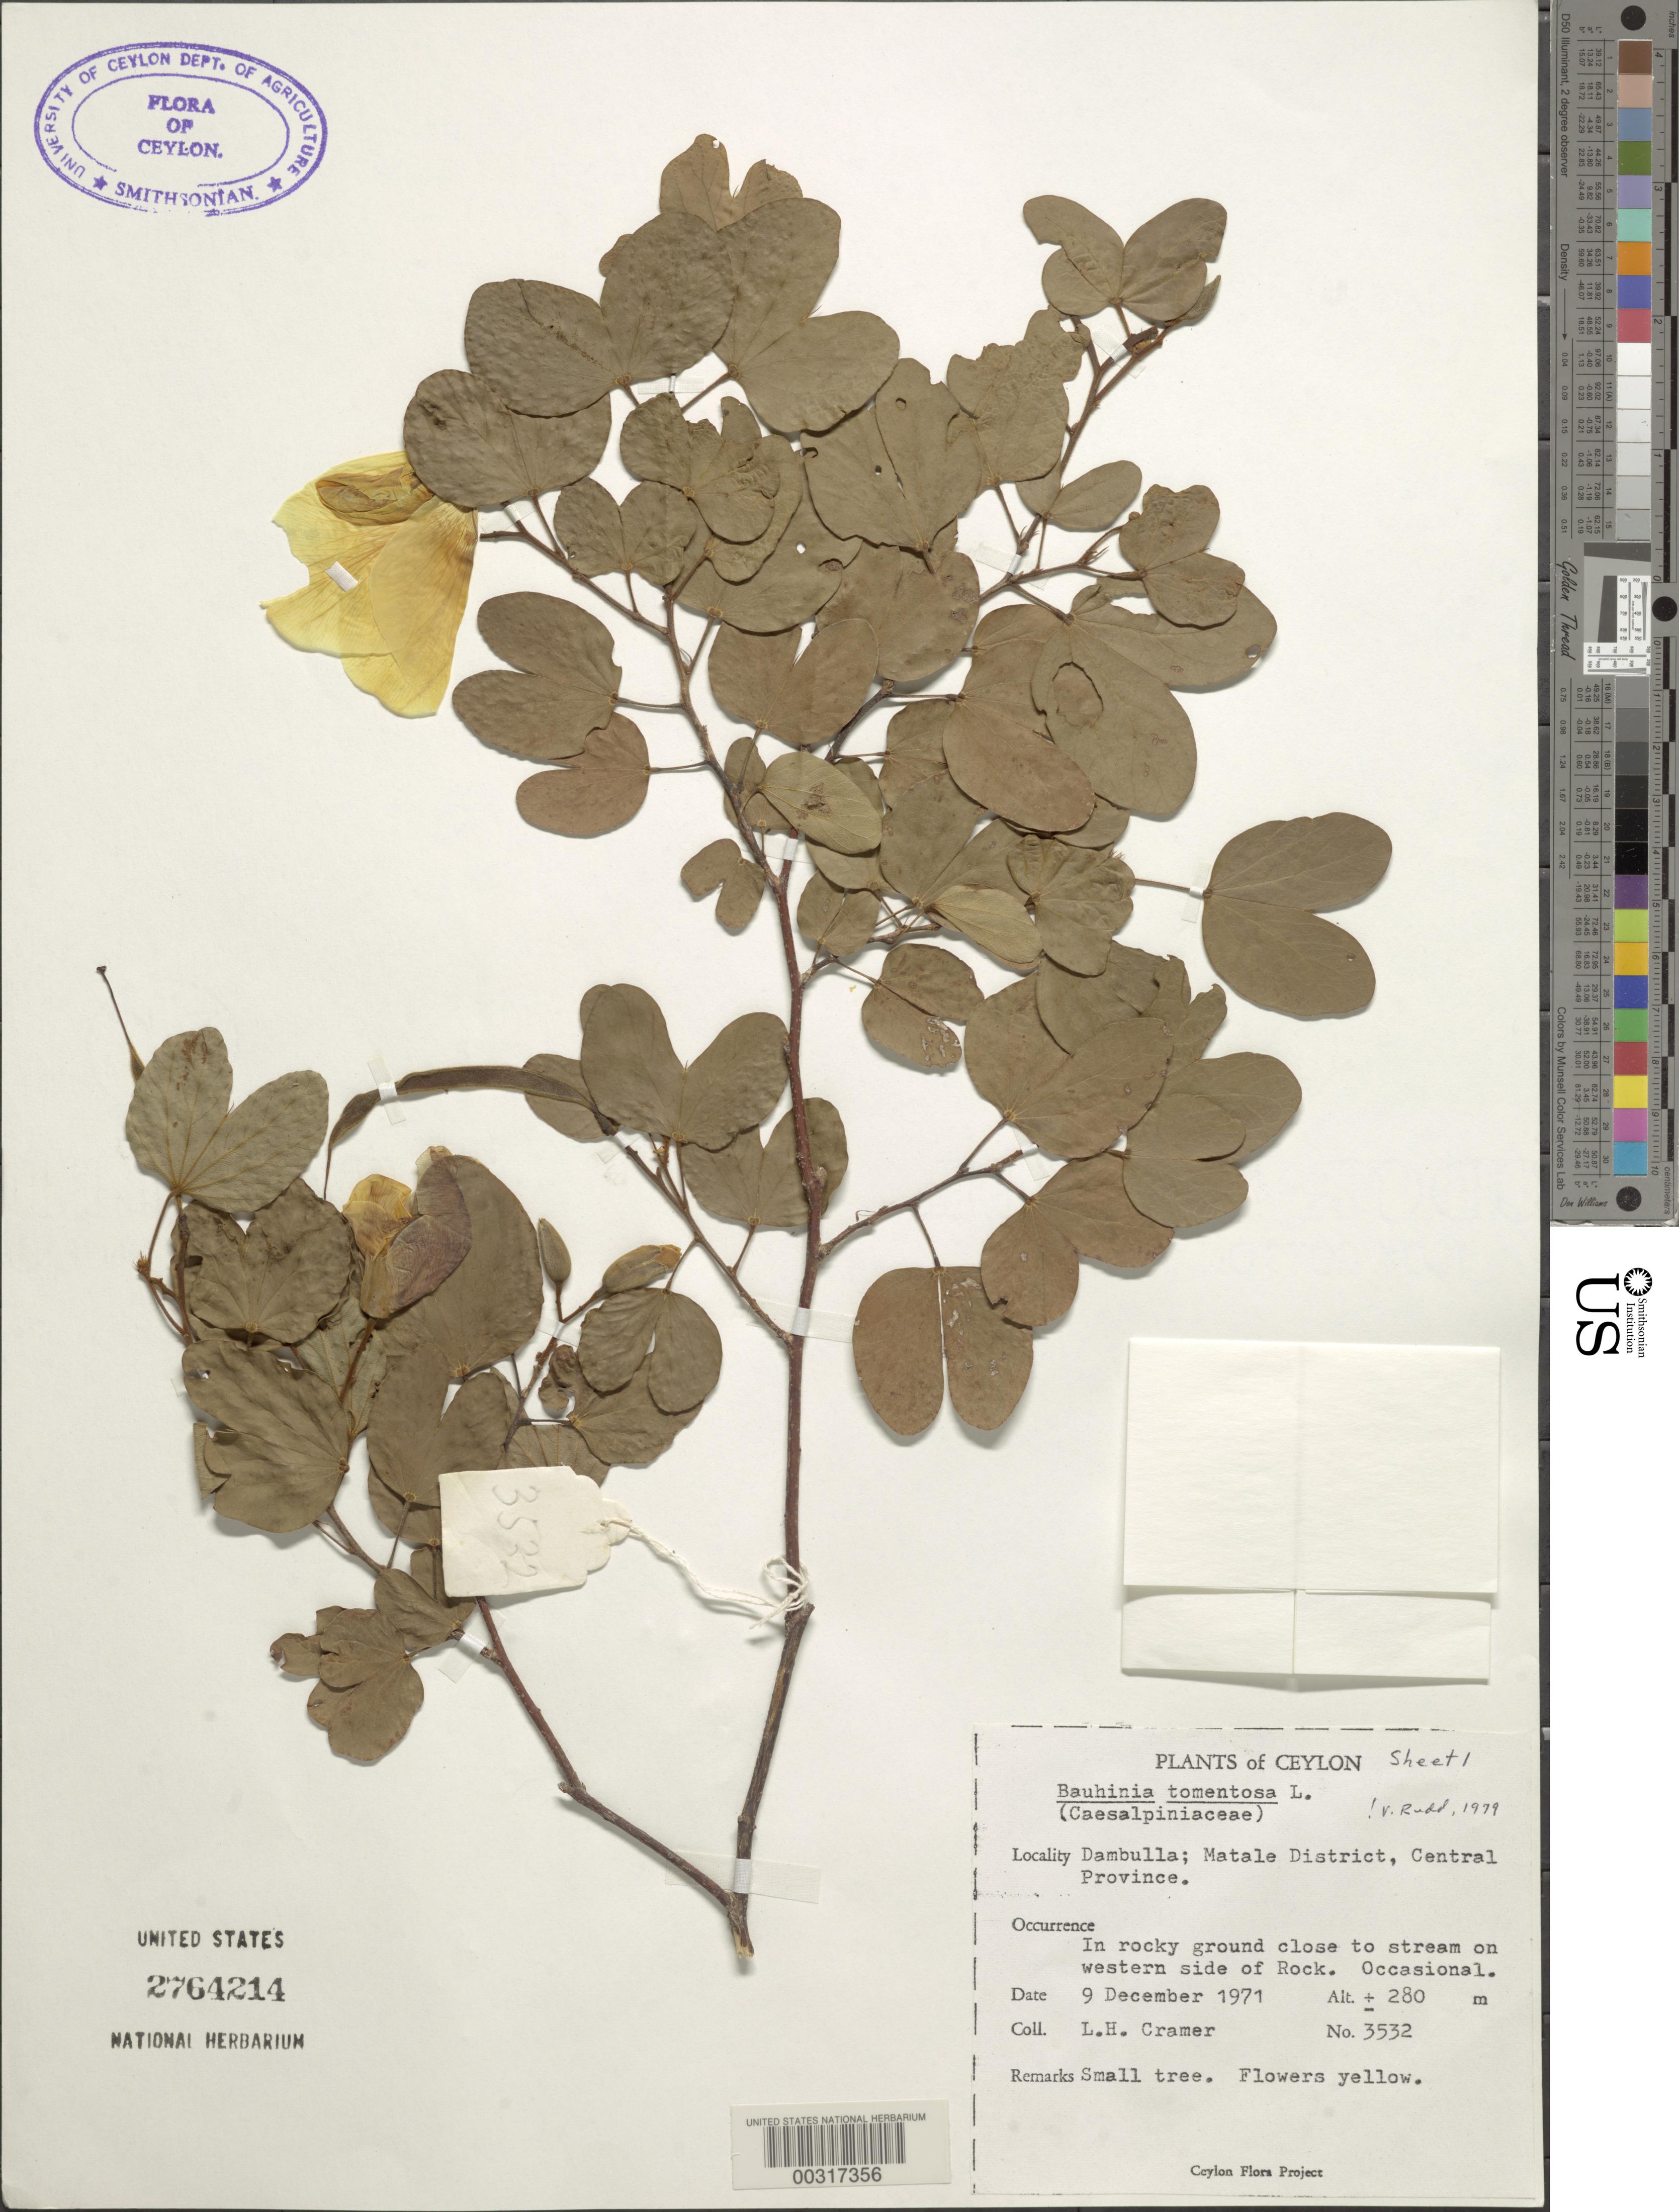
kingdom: Plantae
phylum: Tracheophyta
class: Magnoliopsida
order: Fabales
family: Fabaceae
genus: Bauhinia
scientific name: Bauhinia tomentosa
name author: L.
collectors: L. H. Cramer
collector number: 3532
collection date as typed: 09 Dec 1971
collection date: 1971-12-09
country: Sri Lanka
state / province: Central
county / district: Matale Dist.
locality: Dambulla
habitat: In rocky ground close to stream on western side of rock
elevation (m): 280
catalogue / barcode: US 2764214